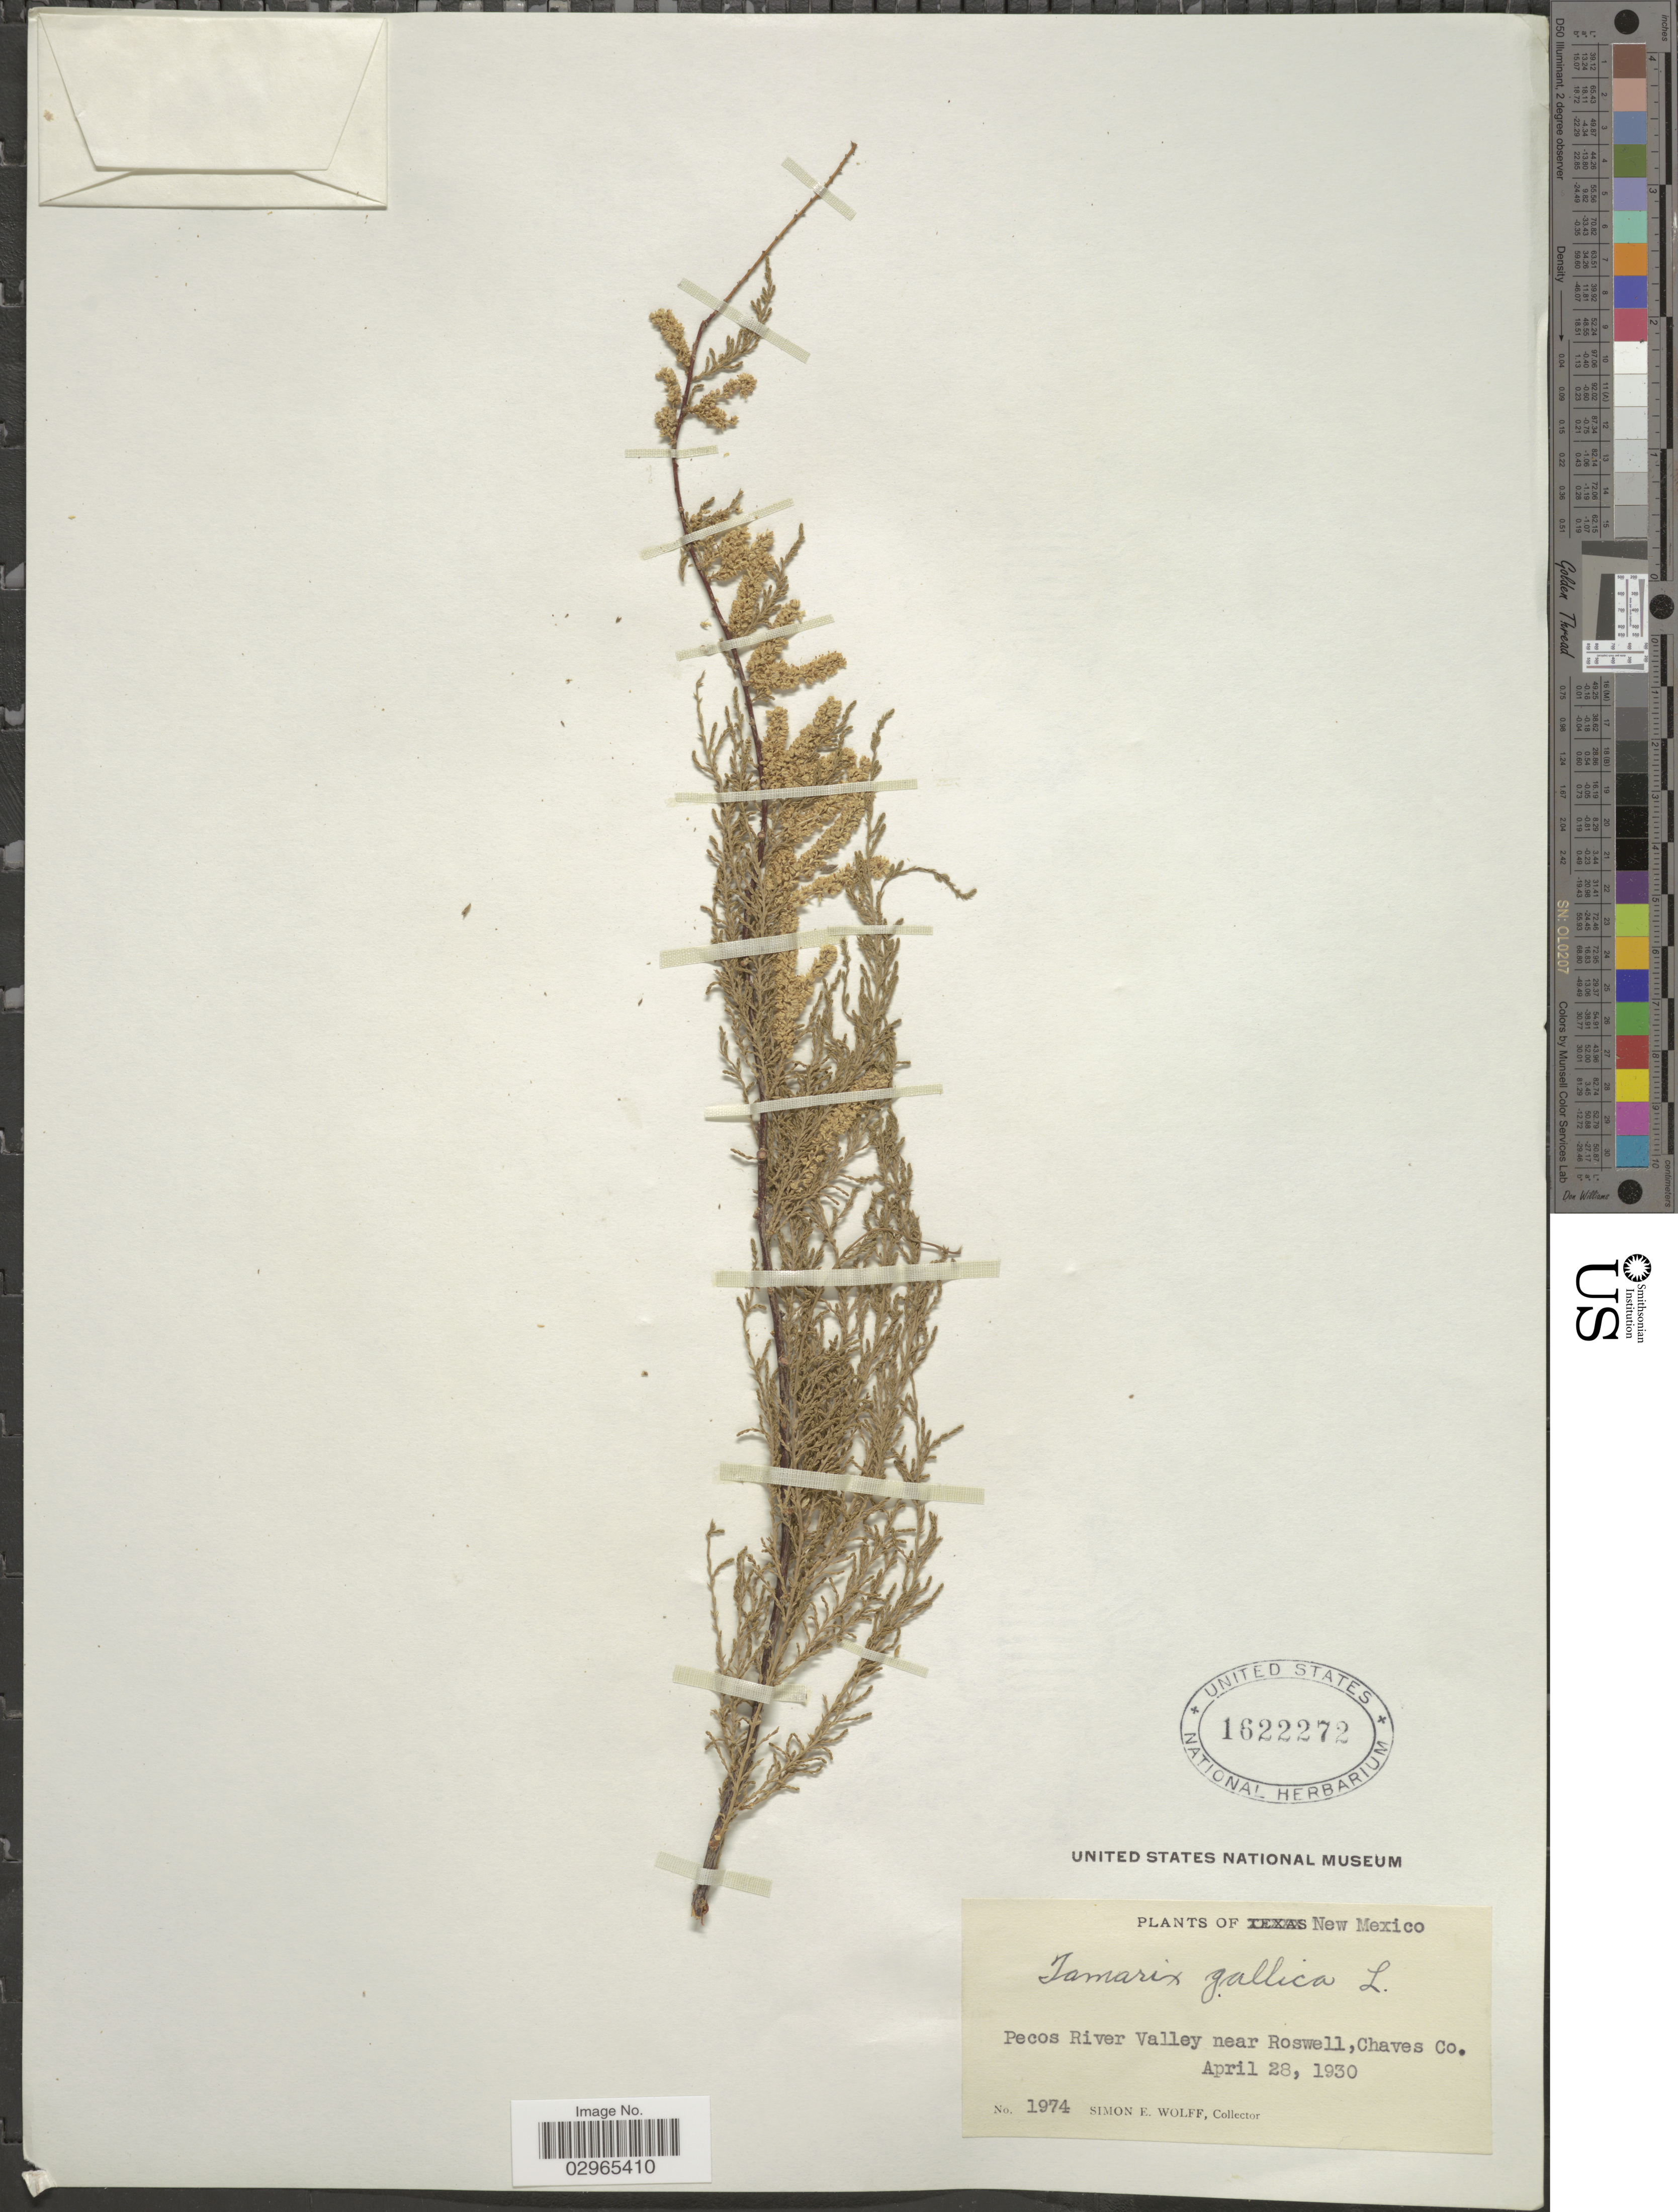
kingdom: Plantae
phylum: Tracheophyta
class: Magnoliopsida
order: Caryophyllales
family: Tamaricaceae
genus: Tamarix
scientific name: Tamarix gallica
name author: L.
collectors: S. E. Wolff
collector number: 1974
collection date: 1930-04-28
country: United States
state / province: New Mexico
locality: Pecos River Valley near Roswell, Chaves Co.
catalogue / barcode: US 1622272